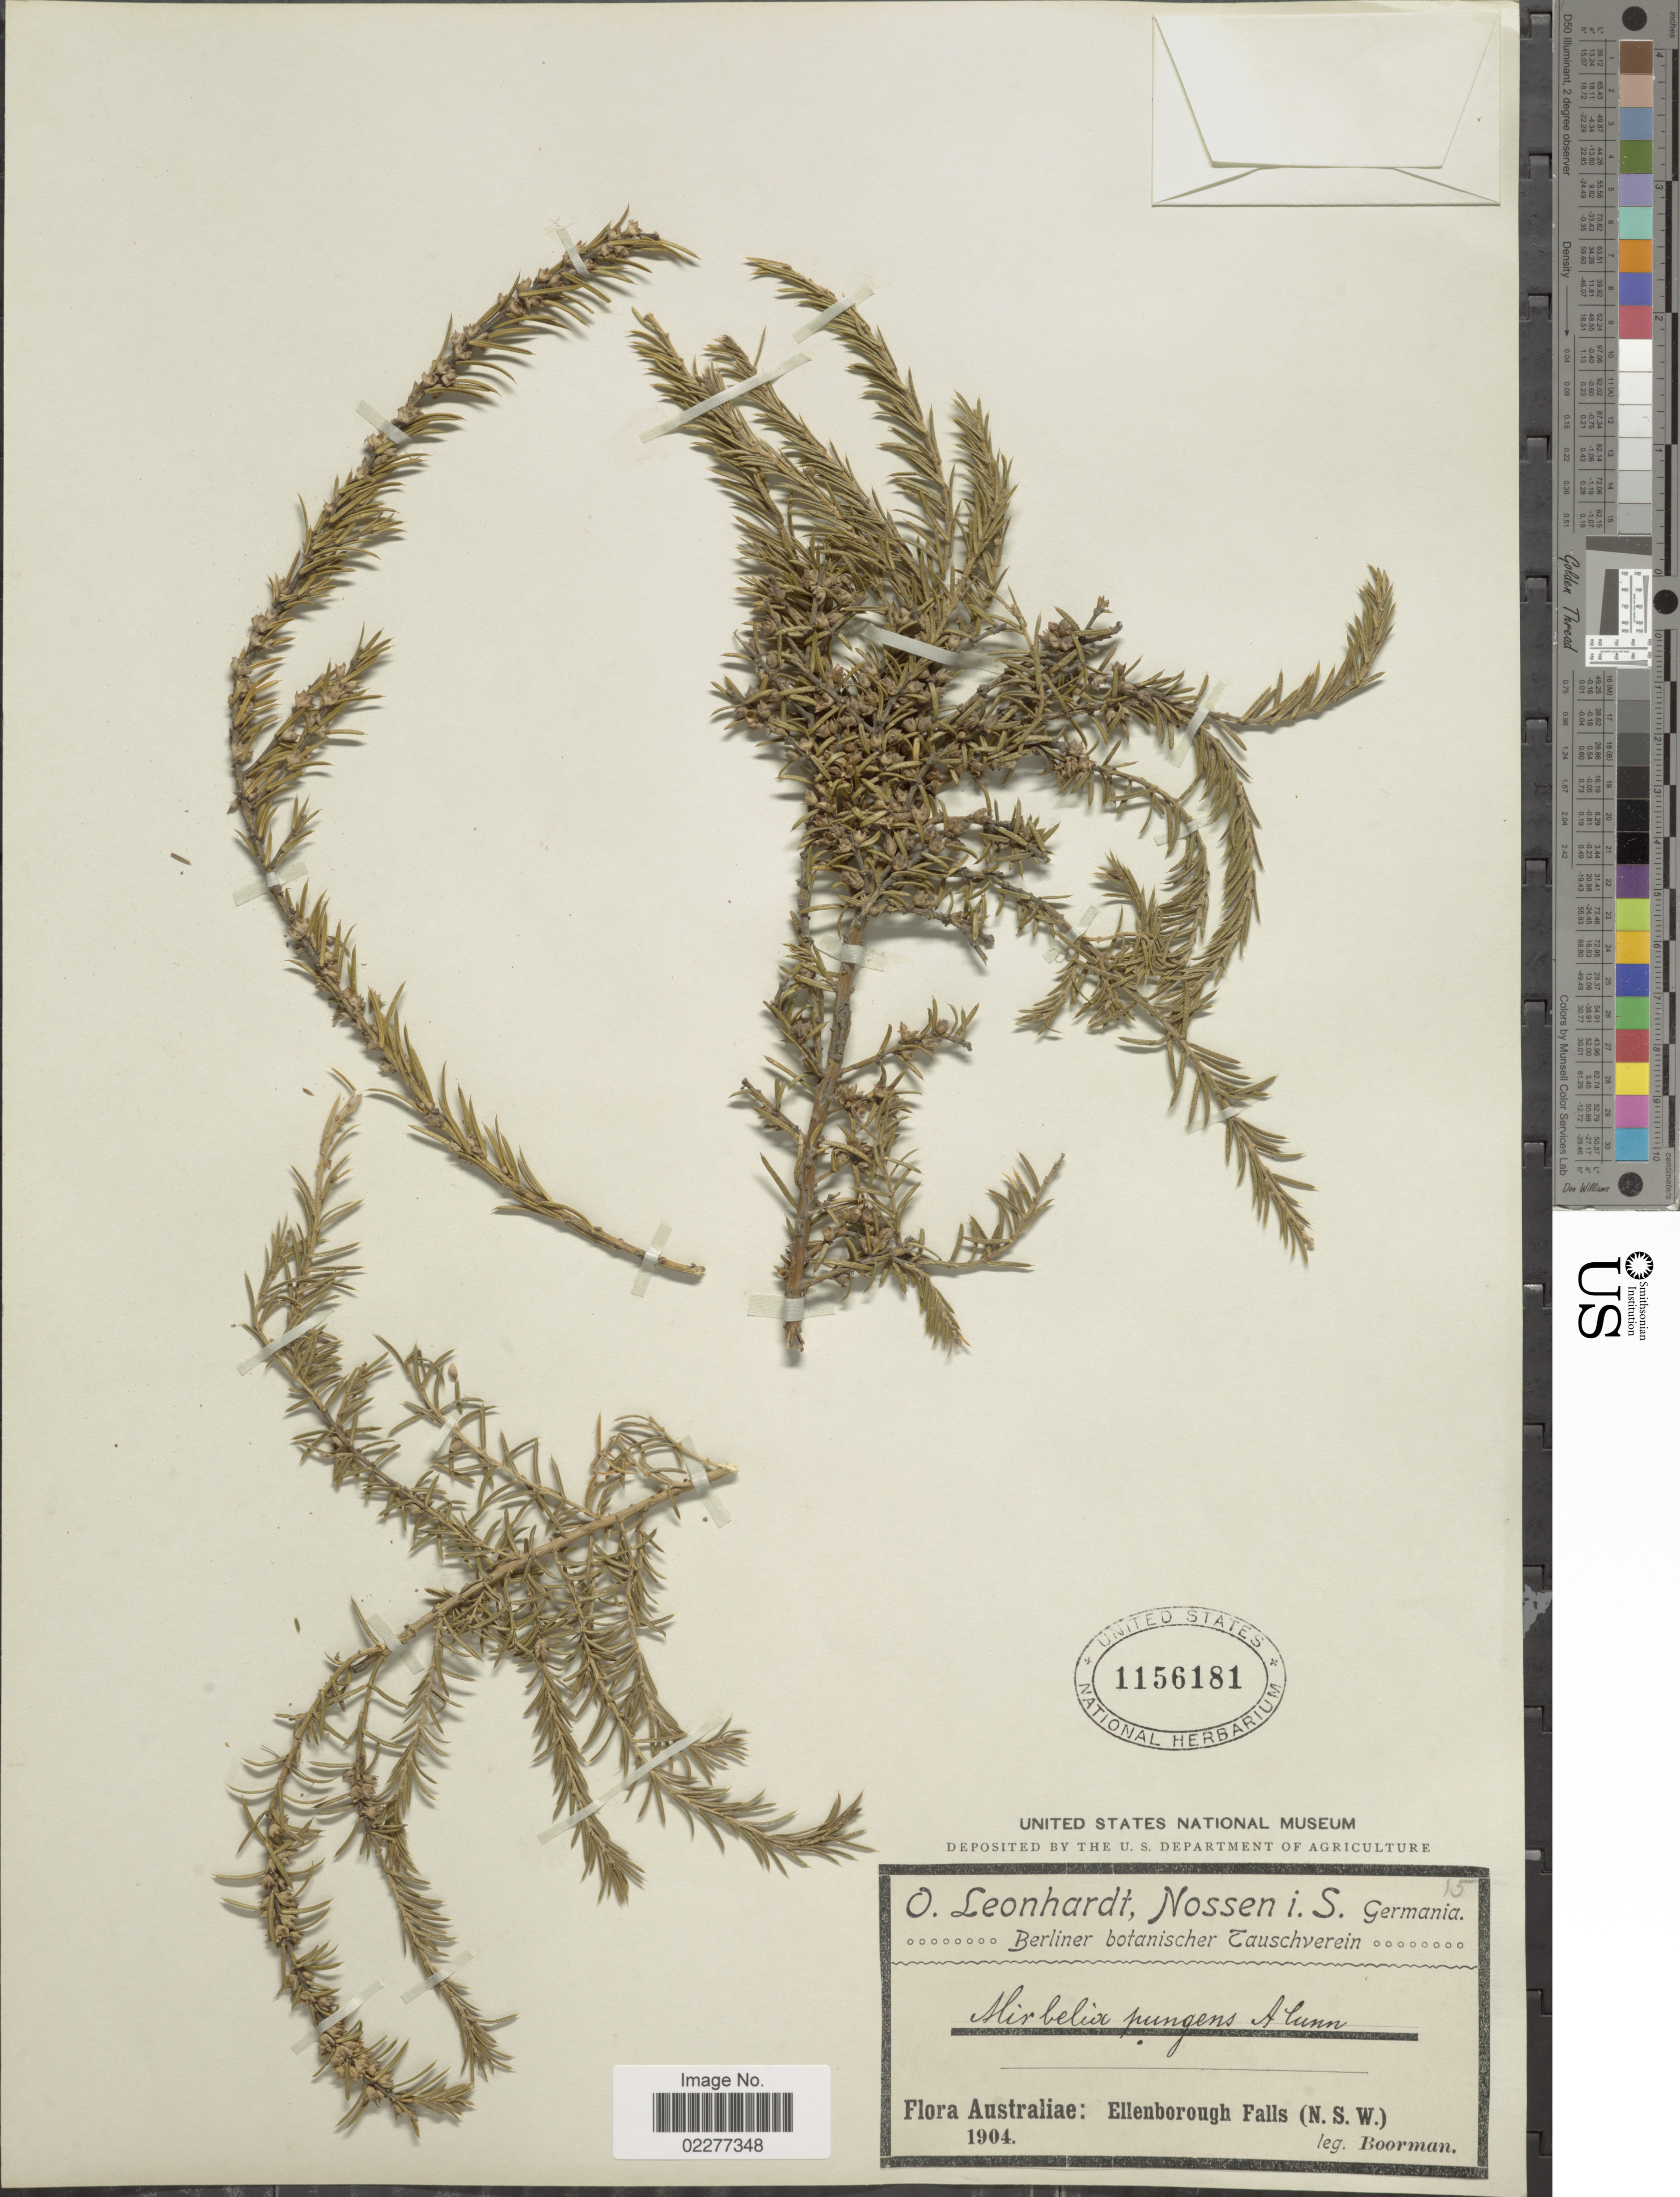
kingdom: Plantae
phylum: Tracheophyta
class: Magnoliopsida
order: Fabales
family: Fabaceae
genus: Mirbelia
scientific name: Mirbelia pungens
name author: A. Cunn. & G. Don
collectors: -. Boorman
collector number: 15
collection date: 1904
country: Australia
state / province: New South Wales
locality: Ellenborough Falls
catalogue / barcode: US 1156181